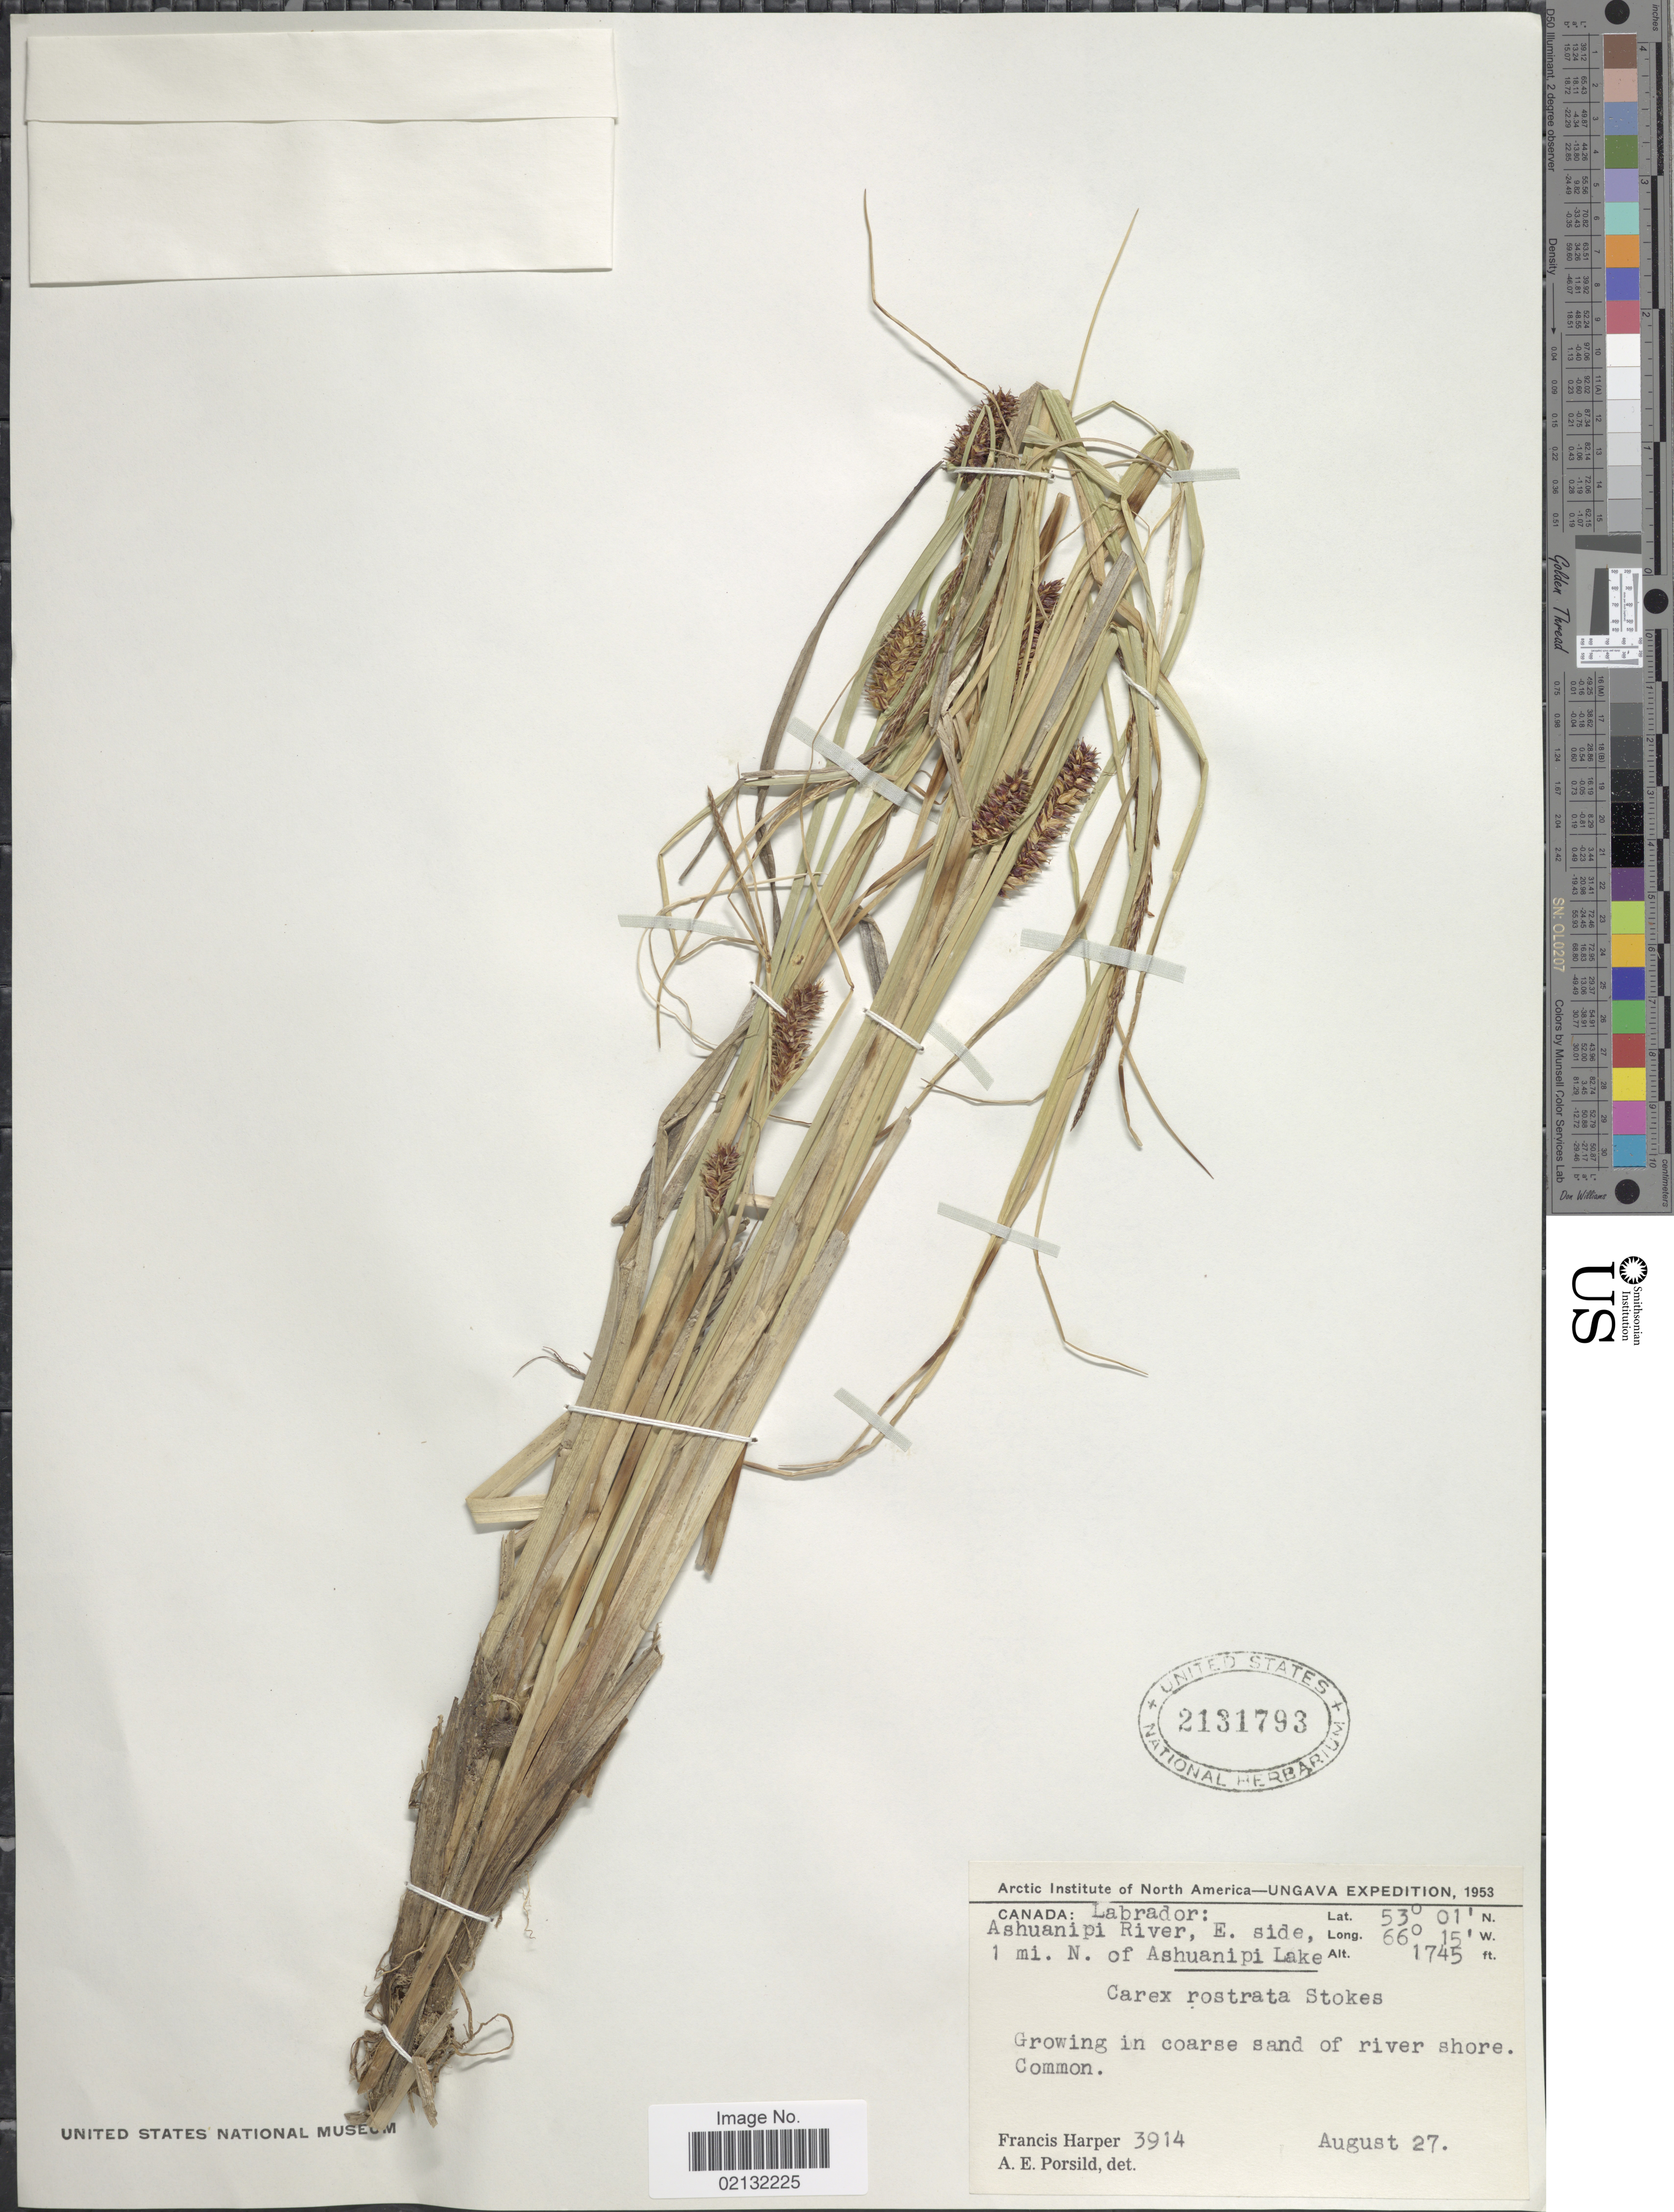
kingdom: Plantae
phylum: Tracheophyta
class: Liliopsida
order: Poales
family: Cyperaceae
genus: Carex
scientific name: Carex rostrata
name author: Stokes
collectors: F. Harper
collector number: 3914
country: Canada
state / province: Newfoundland and Labrador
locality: Labrador, Ashuanipi River, E side, 1 mi. N. of Ashuanipi Lake, growing in coarse sand of river shore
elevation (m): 532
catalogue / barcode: US 2131793